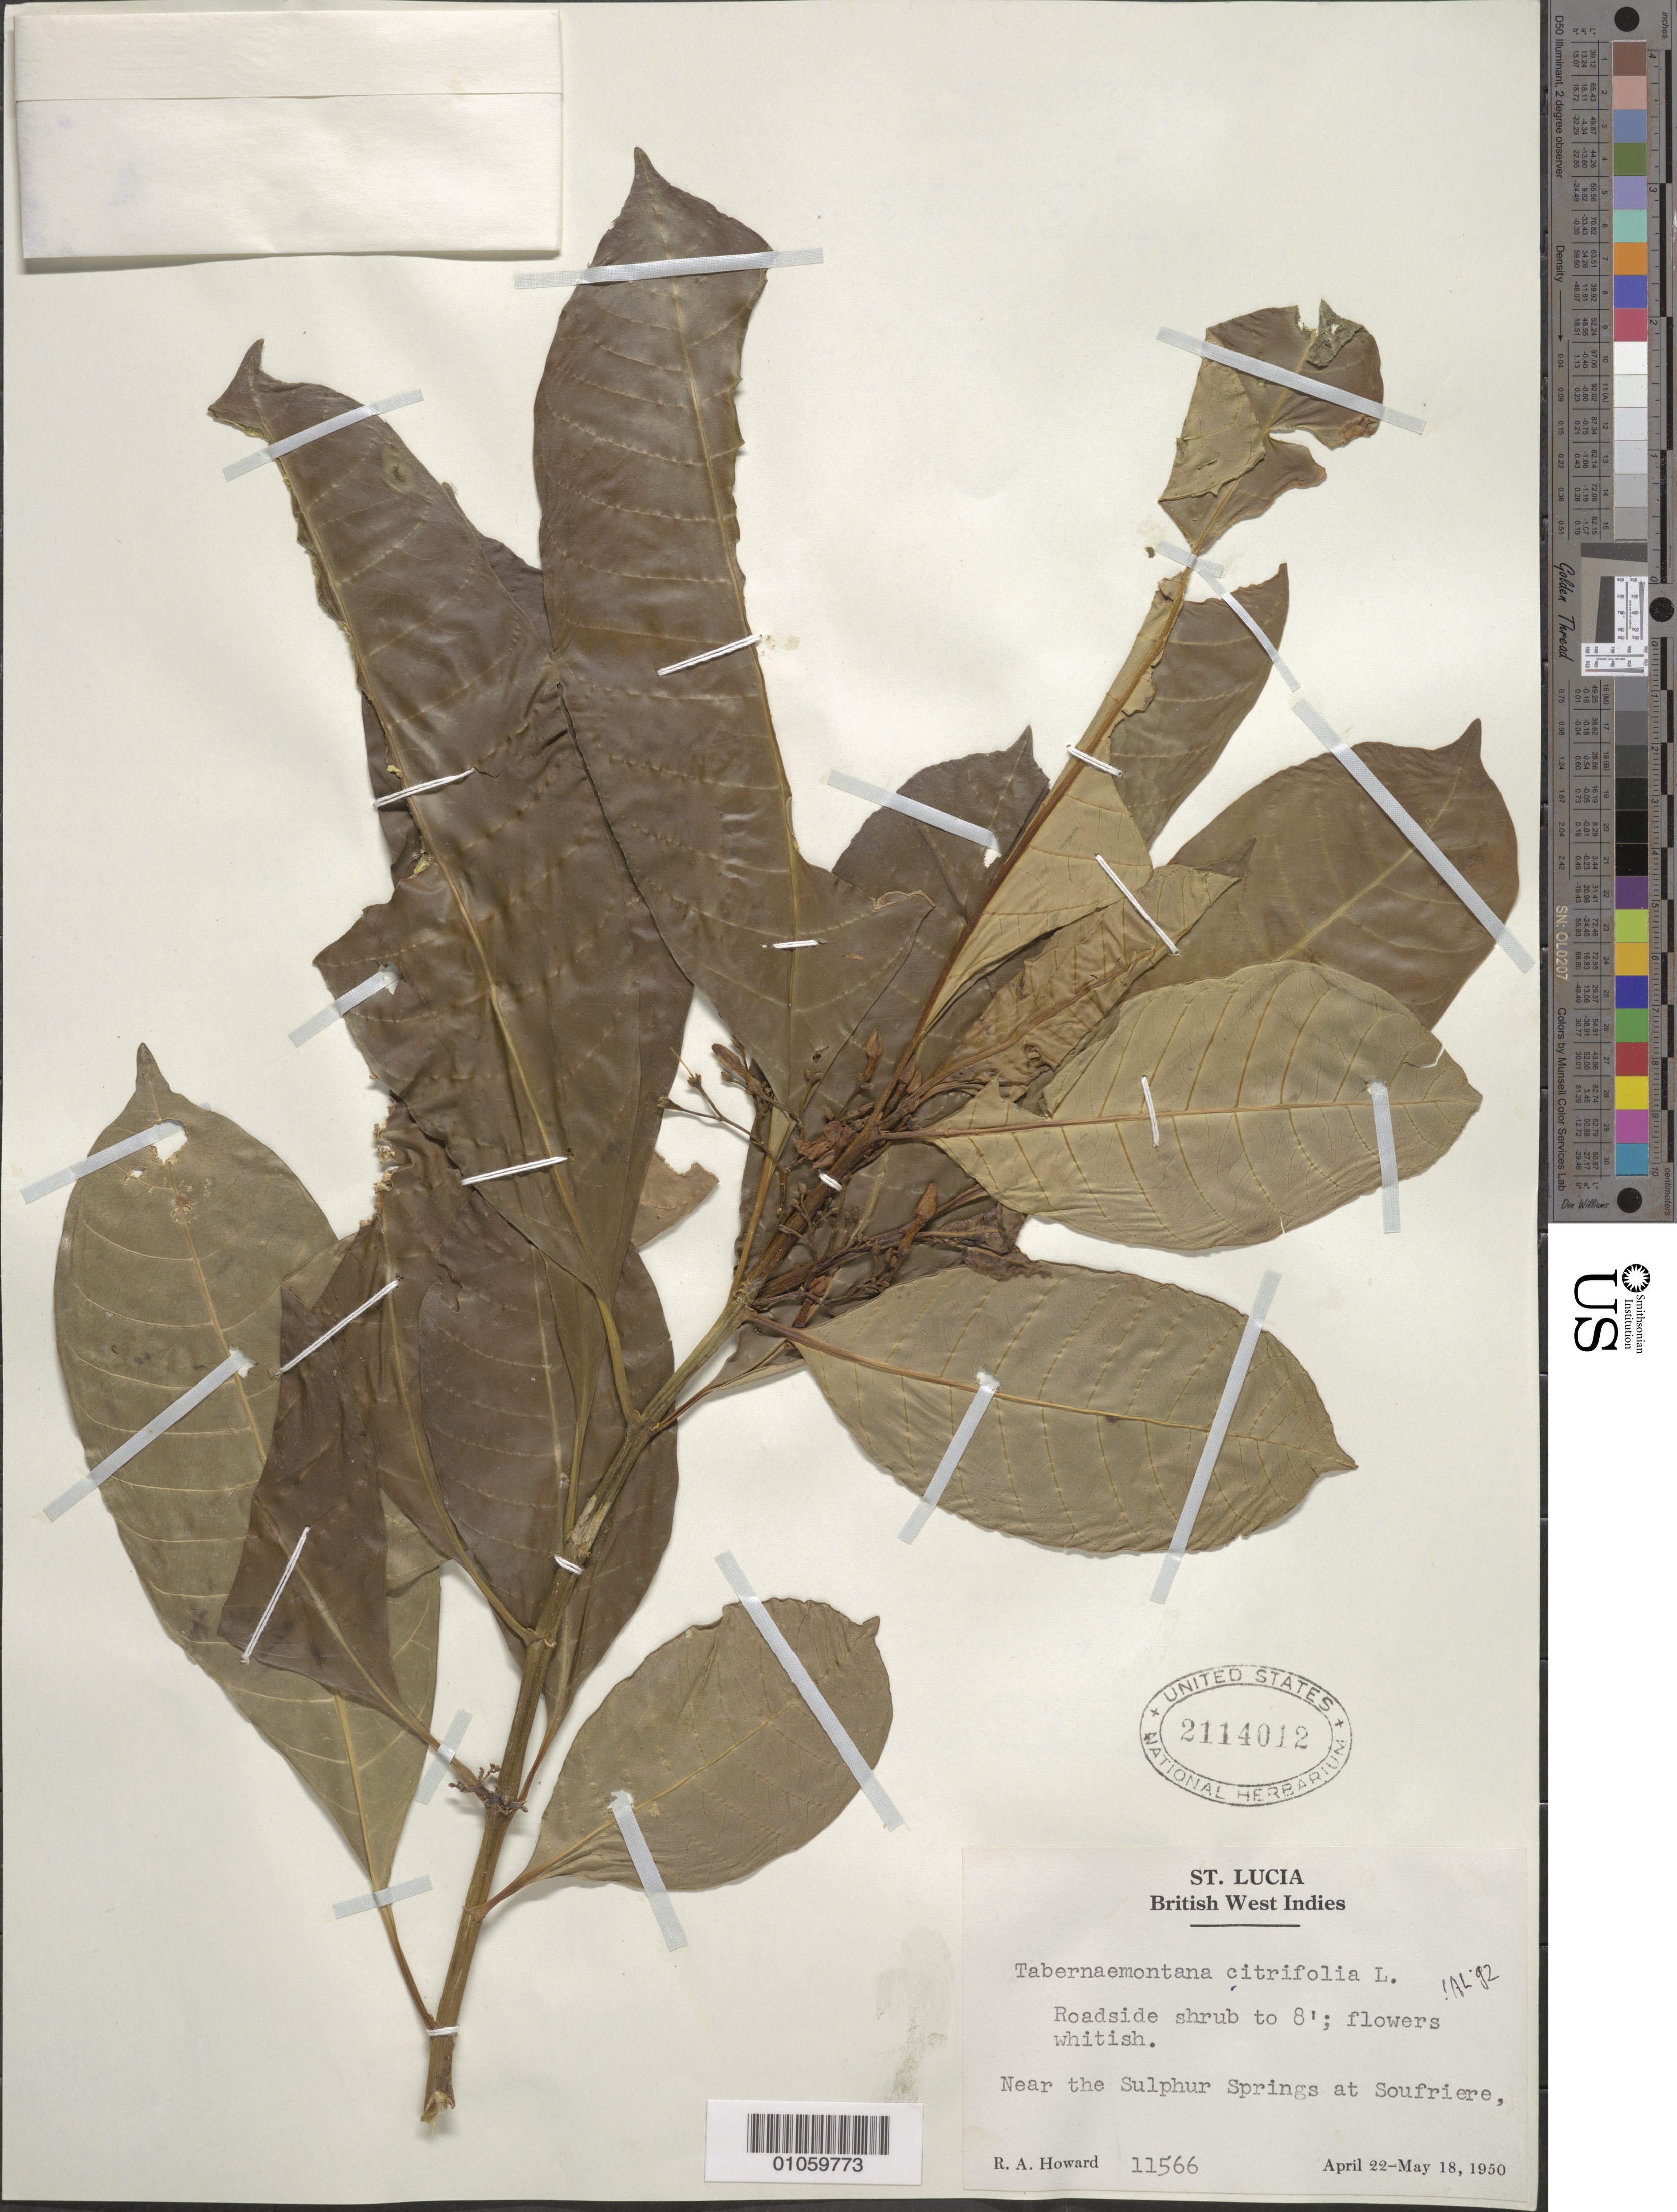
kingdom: Plantae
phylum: Tracheophyta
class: Magnoliopsida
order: Gentianales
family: Apocynaceae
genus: Tabernaemontana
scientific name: Tabernaemontana citrifolia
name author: L.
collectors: R. A. Howard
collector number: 11566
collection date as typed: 22 Apr 1950 to 18 May 1950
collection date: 1950-04-22/1950-05-18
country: St. Lucia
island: St. Lucia I.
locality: Near the Sulphur Springs at Soufriere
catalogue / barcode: US 2114012